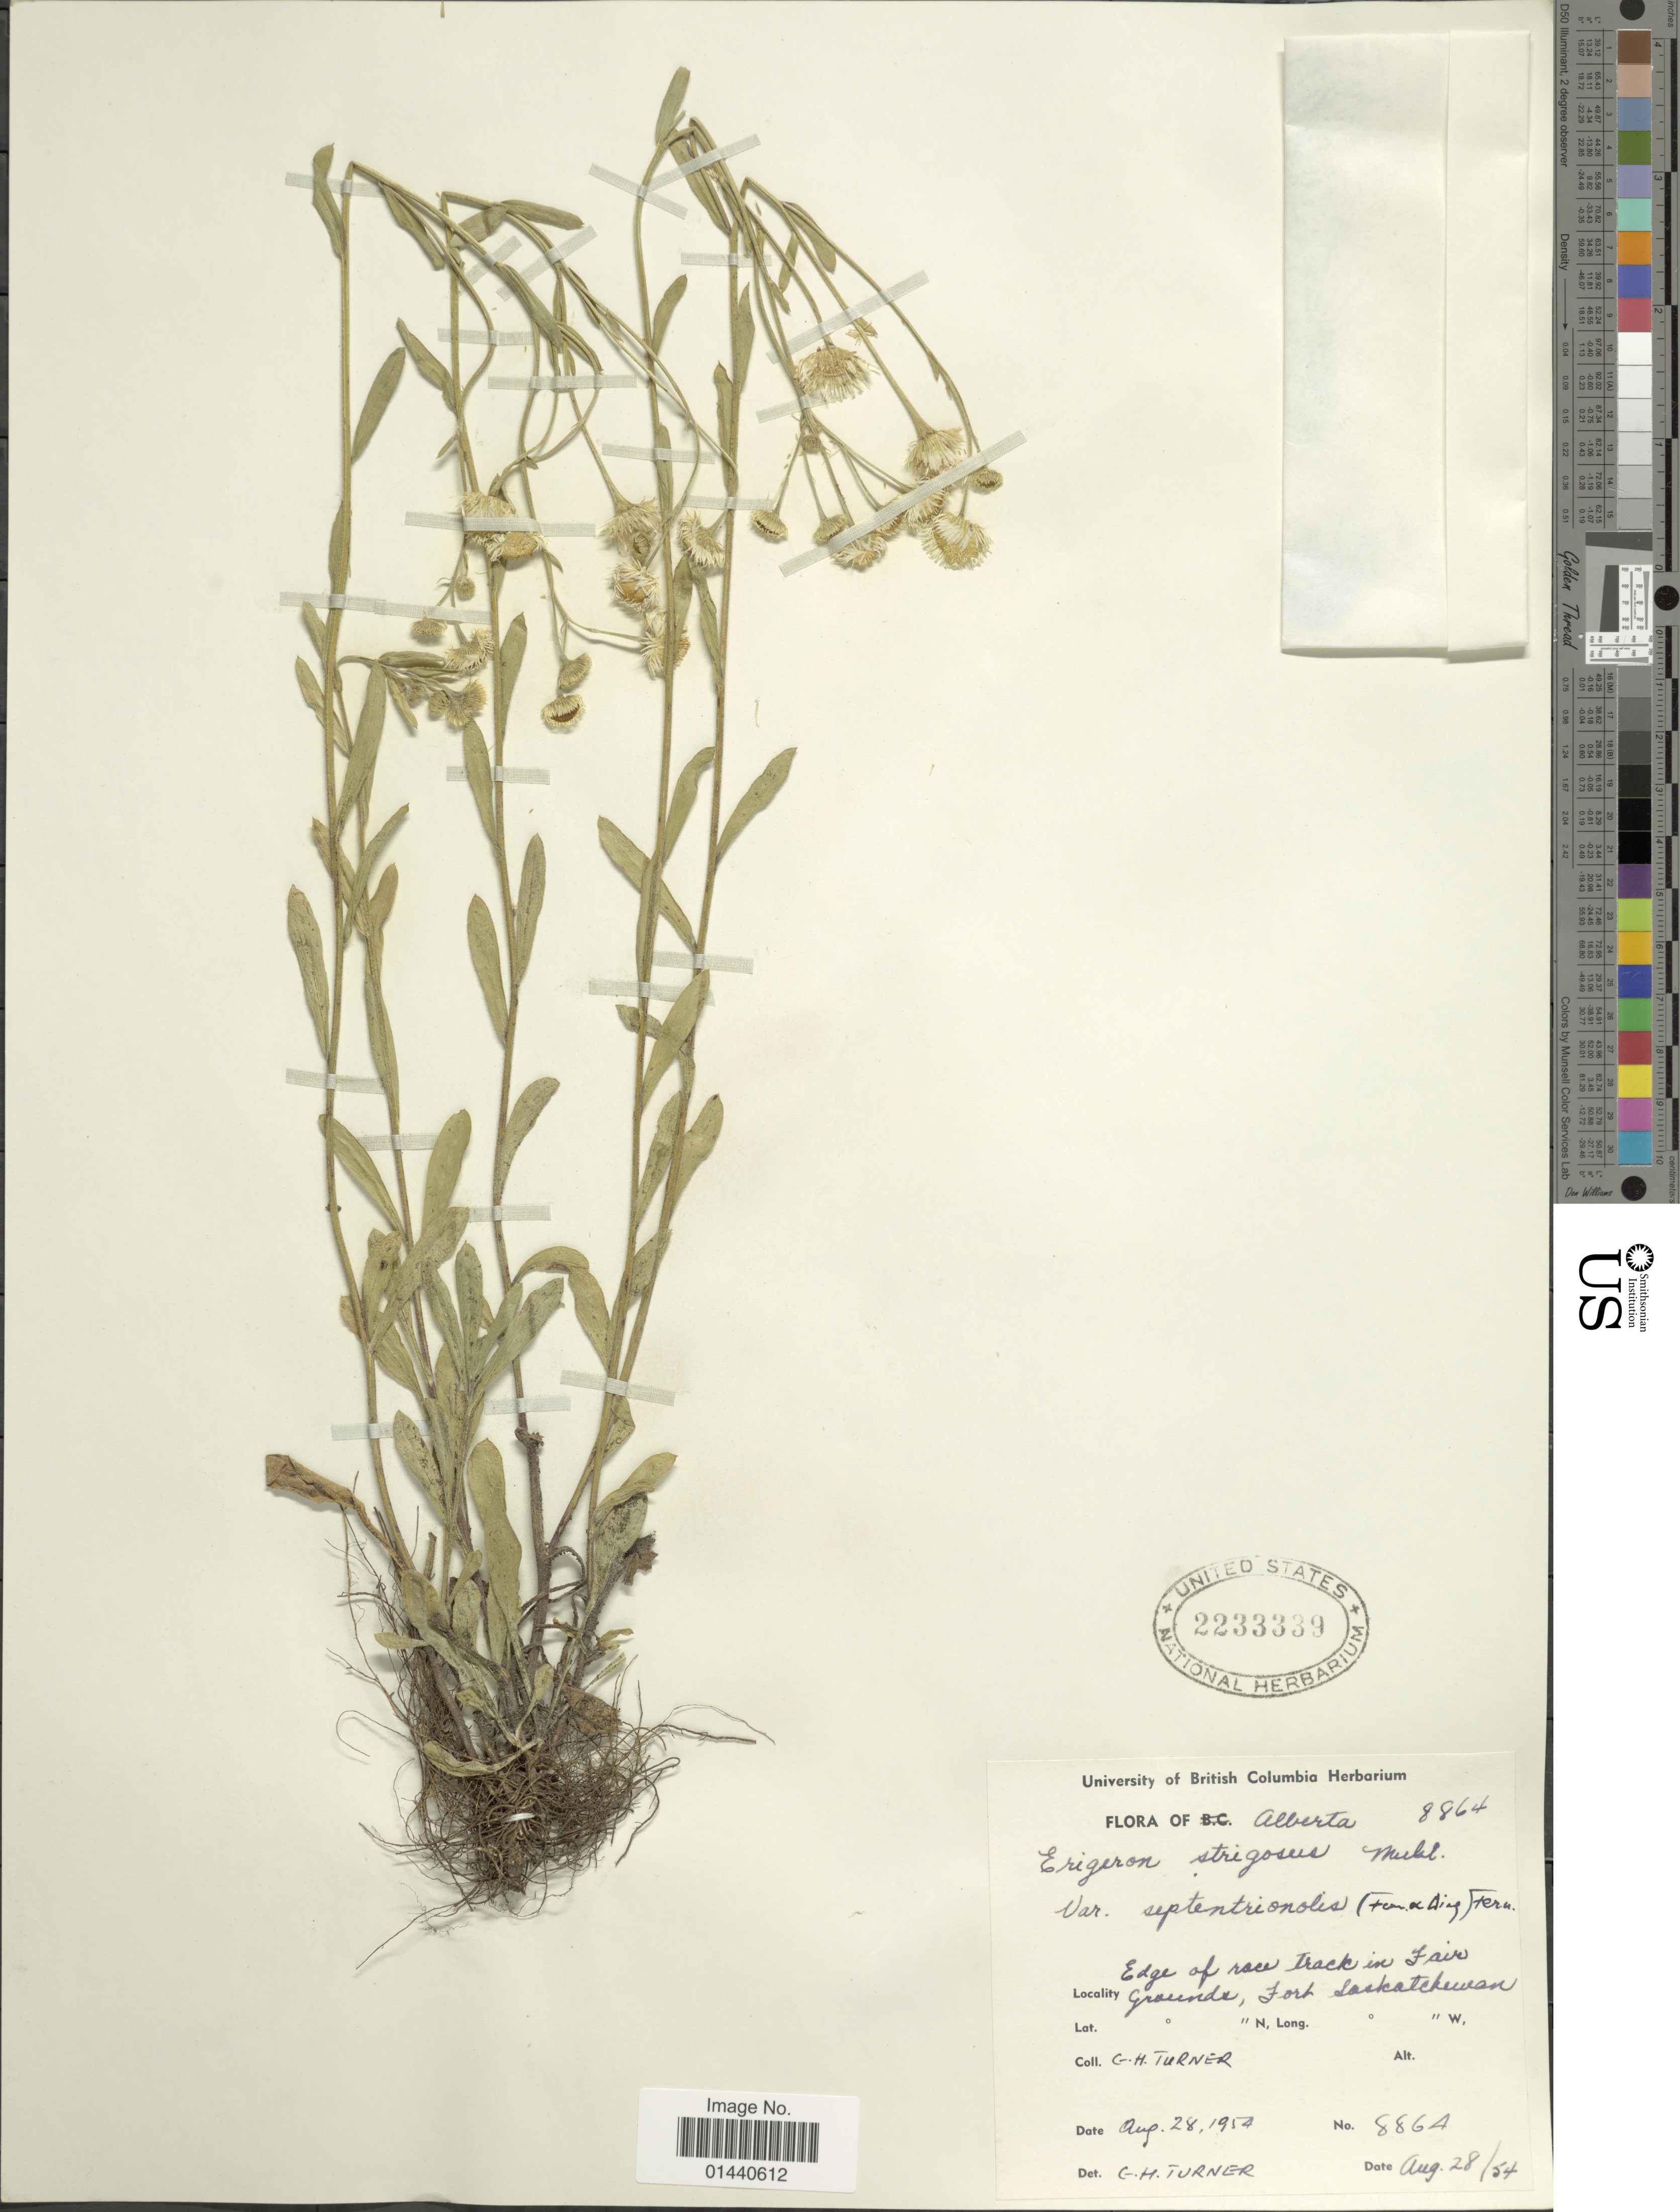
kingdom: Plantae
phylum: Tracheophyta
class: Magnoliopsida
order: Asterales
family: Asteraceae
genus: Erigeron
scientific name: Erigeron strigosus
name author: Muhl. ex Willd.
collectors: C. H. Turner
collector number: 8864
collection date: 1954-08-28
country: Canada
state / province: Alberta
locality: Edge of race track in Fair Grounds, Fort Saskatchewan.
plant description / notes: Precise locality edit: Corrected "Fair Graunds" to "Fair Grounds"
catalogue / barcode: US 2233339